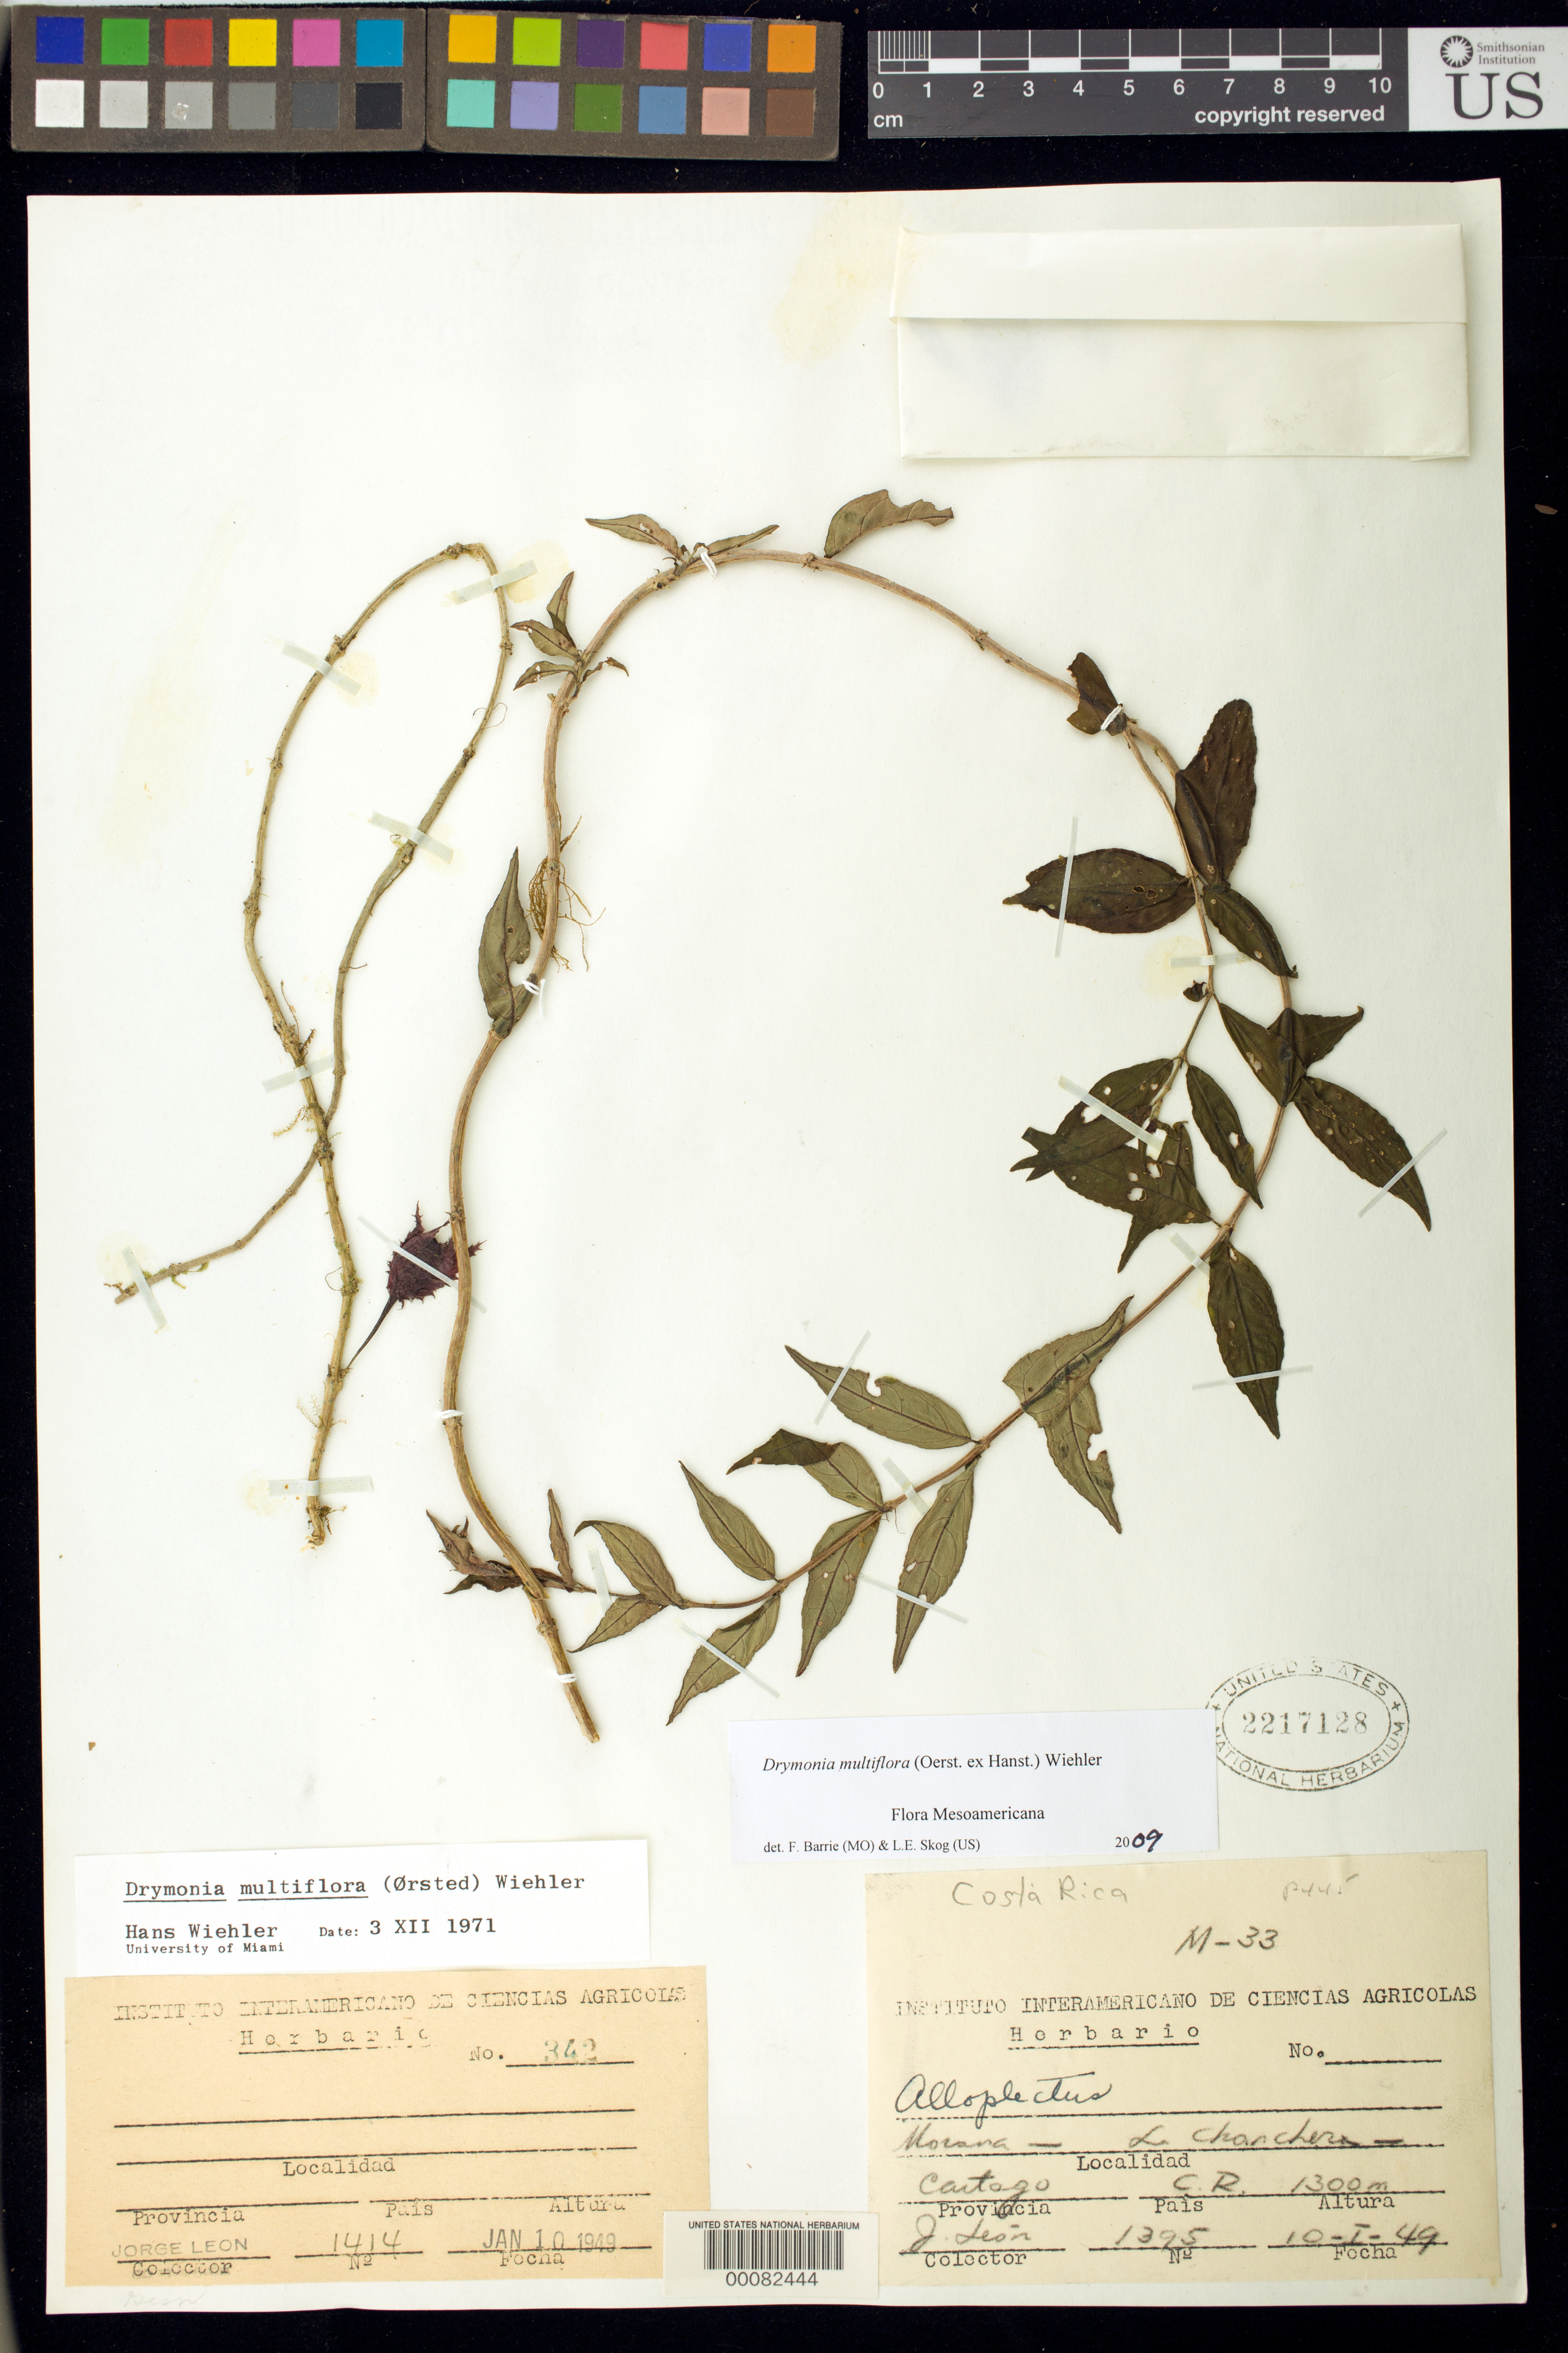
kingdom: Plantae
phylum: Tracheophyta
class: Magnoliopsida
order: Lamiales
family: Gesneriaceae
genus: Drymonia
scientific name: Drymonia multiflora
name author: (Oerst. ex Hanst.) Wiehler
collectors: J. León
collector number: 1395 /1414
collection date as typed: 10 Jan 1949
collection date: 1949-01-10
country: Costa Rica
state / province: Cartago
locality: Morana - La Chanchera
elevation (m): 1300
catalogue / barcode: US 2217128